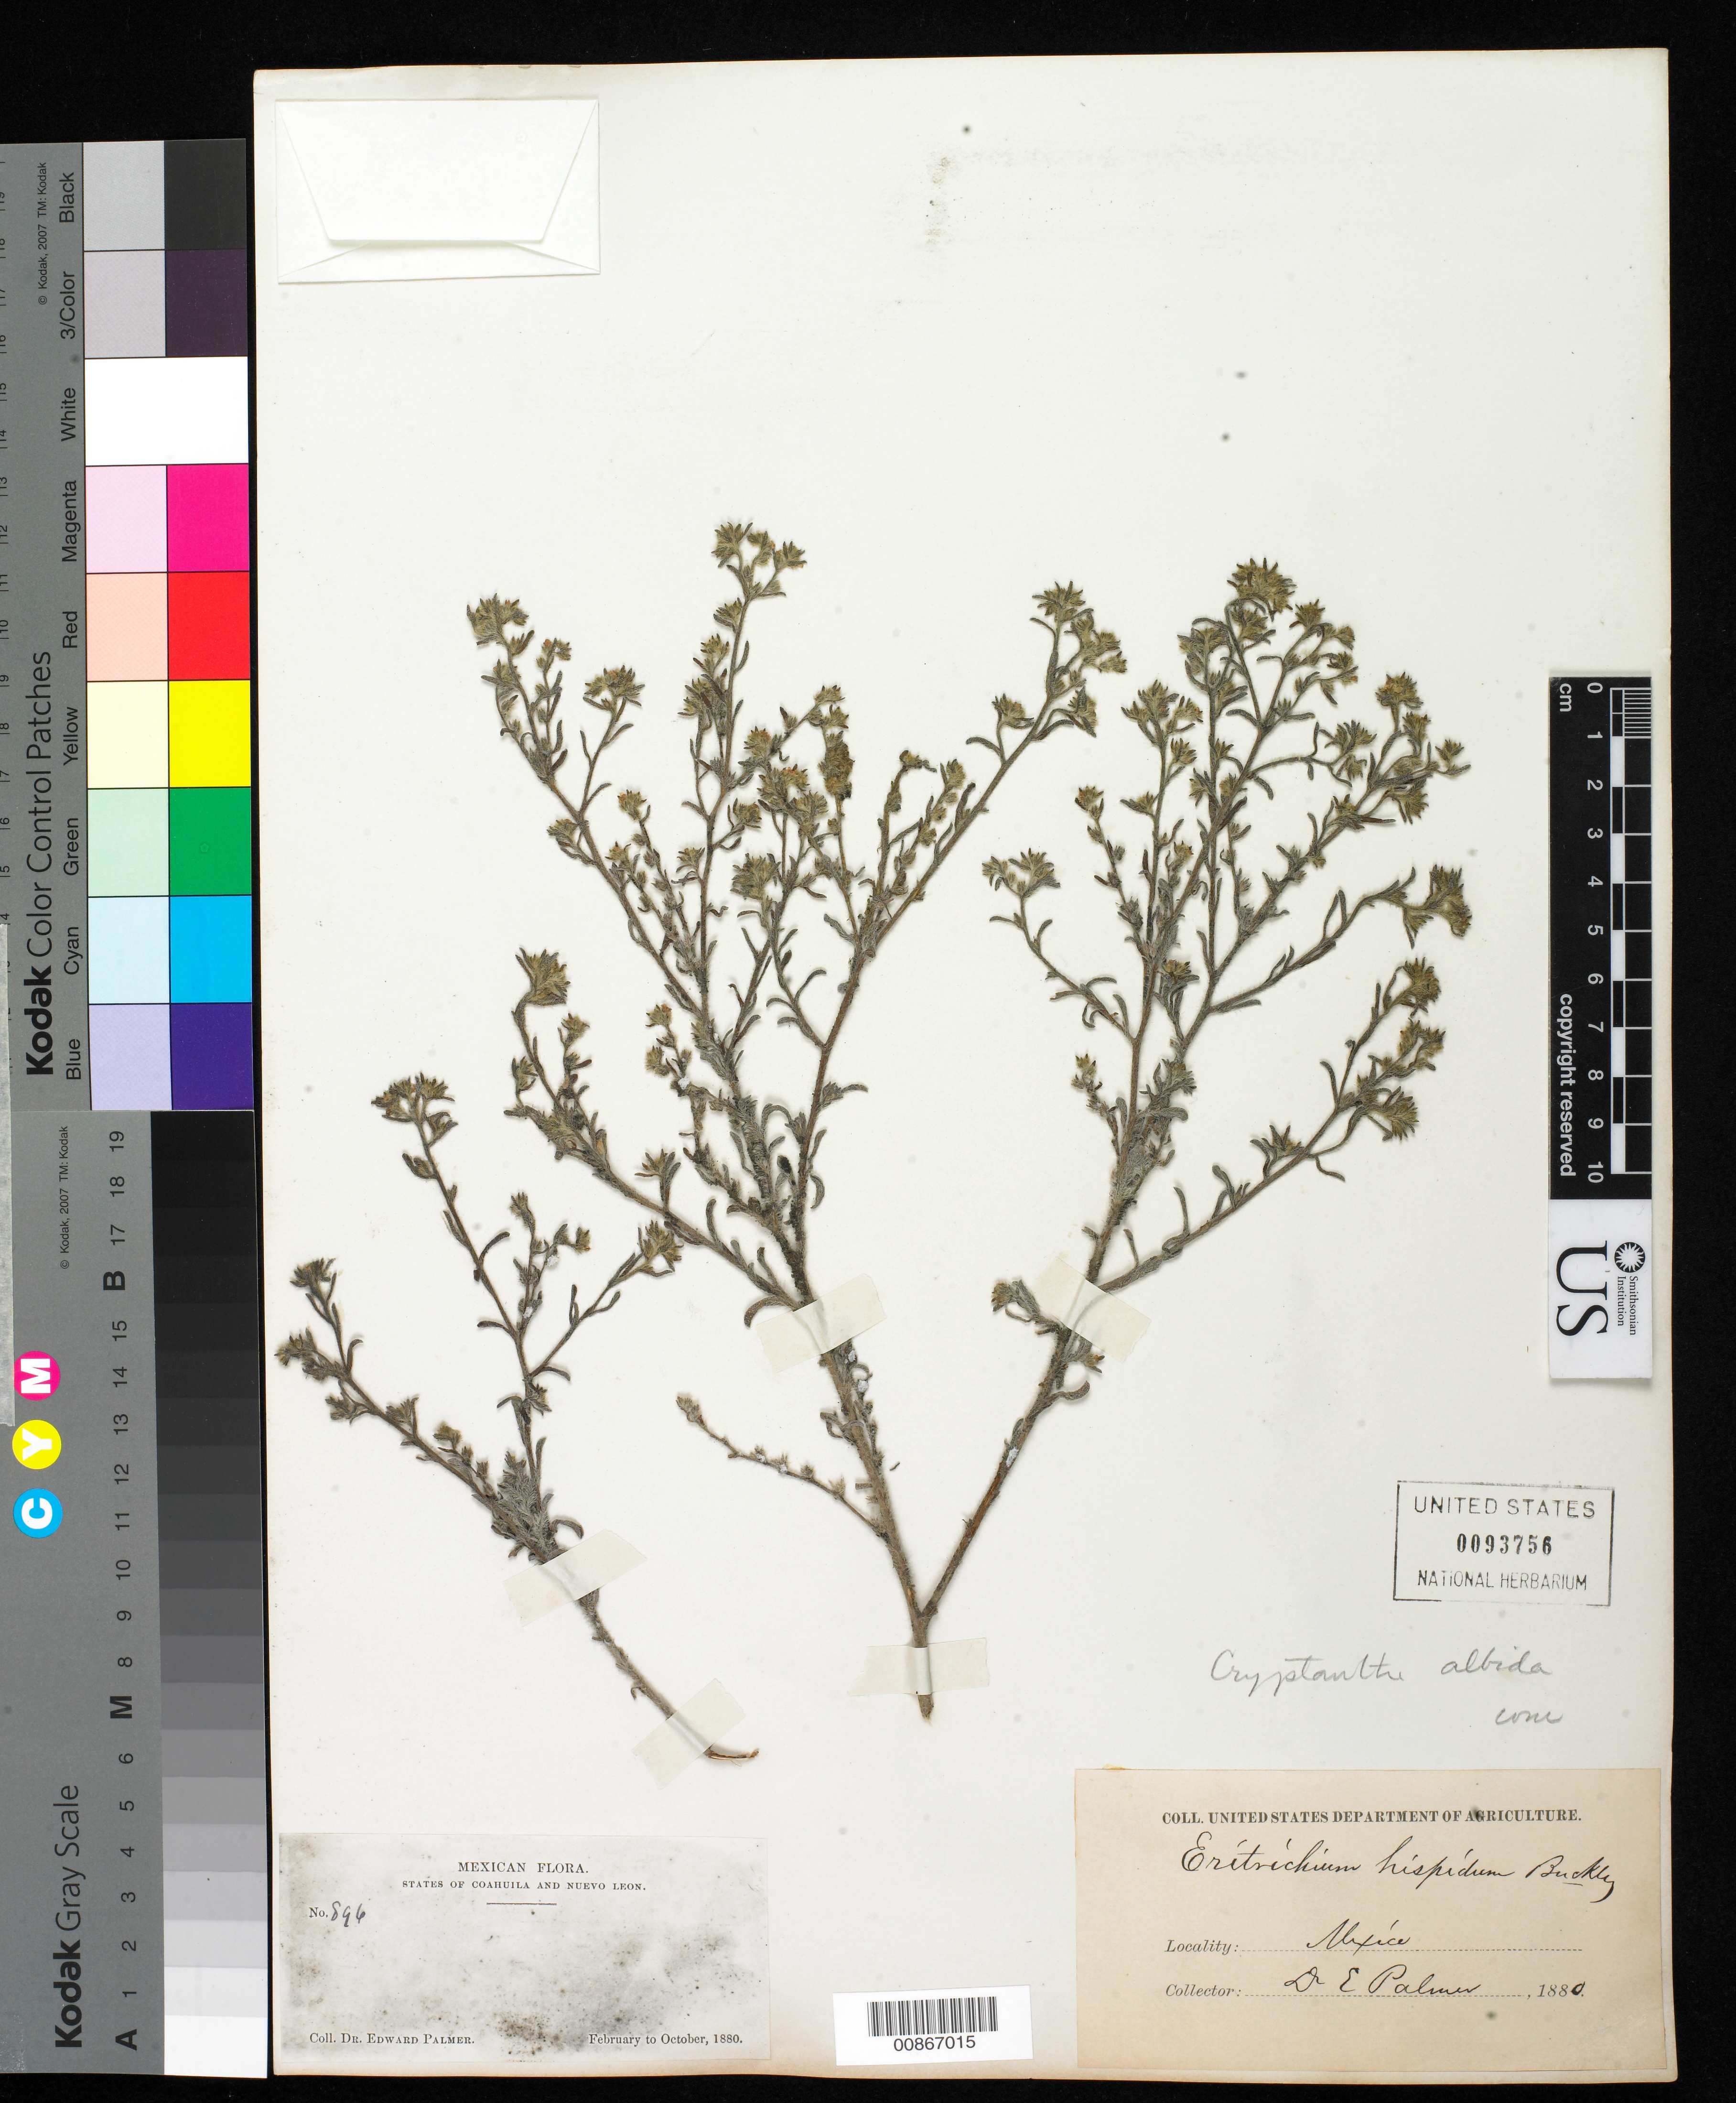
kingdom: Plantae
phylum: Tracheophyta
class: Magnoliopsida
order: Boraginales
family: Boraginaceae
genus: Cryptantha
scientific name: Cryptantha albida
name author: (Kunth) I.M. Johnst.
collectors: E. Palmer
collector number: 896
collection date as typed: Feb 1880 to -- Oct 1880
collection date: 1880-02/1880-10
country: Mexico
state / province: Coahuila / Nuevo León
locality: States of Coahuila and Nuevo León.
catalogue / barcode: US 93756